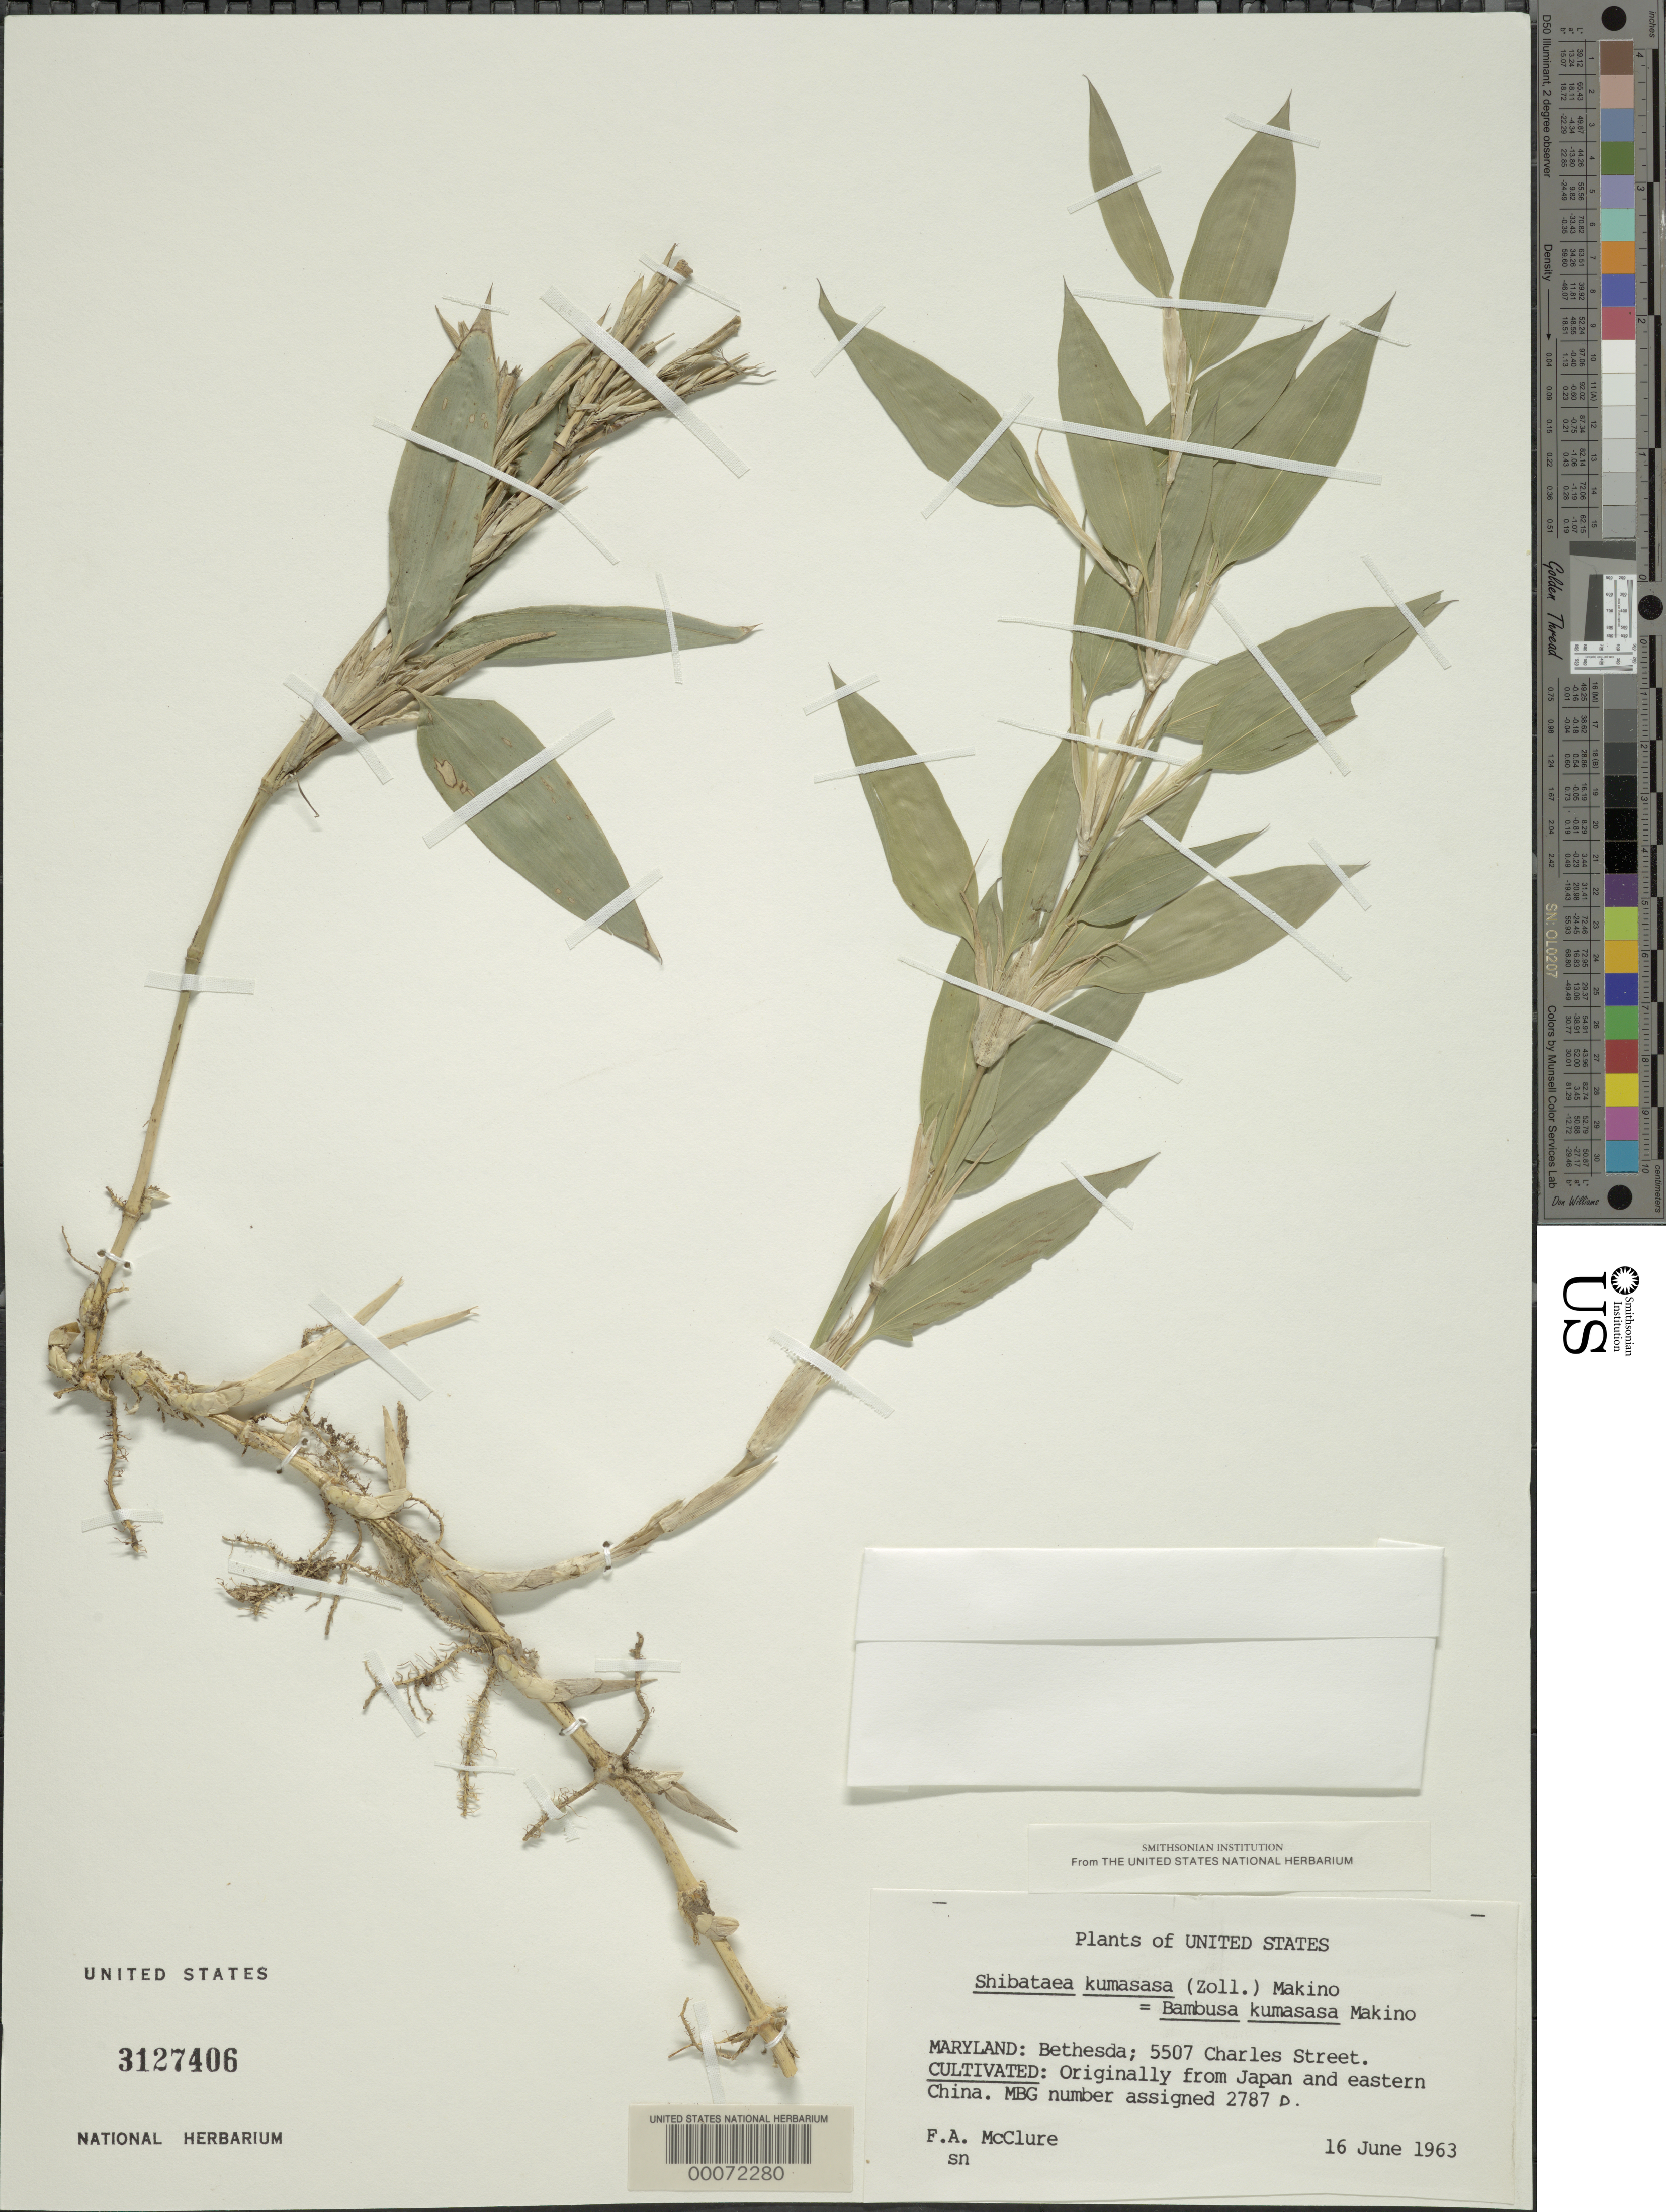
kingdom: Plantae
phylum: Tracheophyta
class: Liliopsida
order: Poales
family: Poaceae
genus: Bambusa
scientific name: Bambusa kumasasa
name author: Zoll.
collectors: F. A. McClure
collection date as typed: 16 Jun 1963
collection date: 1963-06-16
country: United States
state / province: Maryland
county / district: Montgomery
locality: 5507 Charles Street, Bethesda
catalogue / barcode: US 3127406